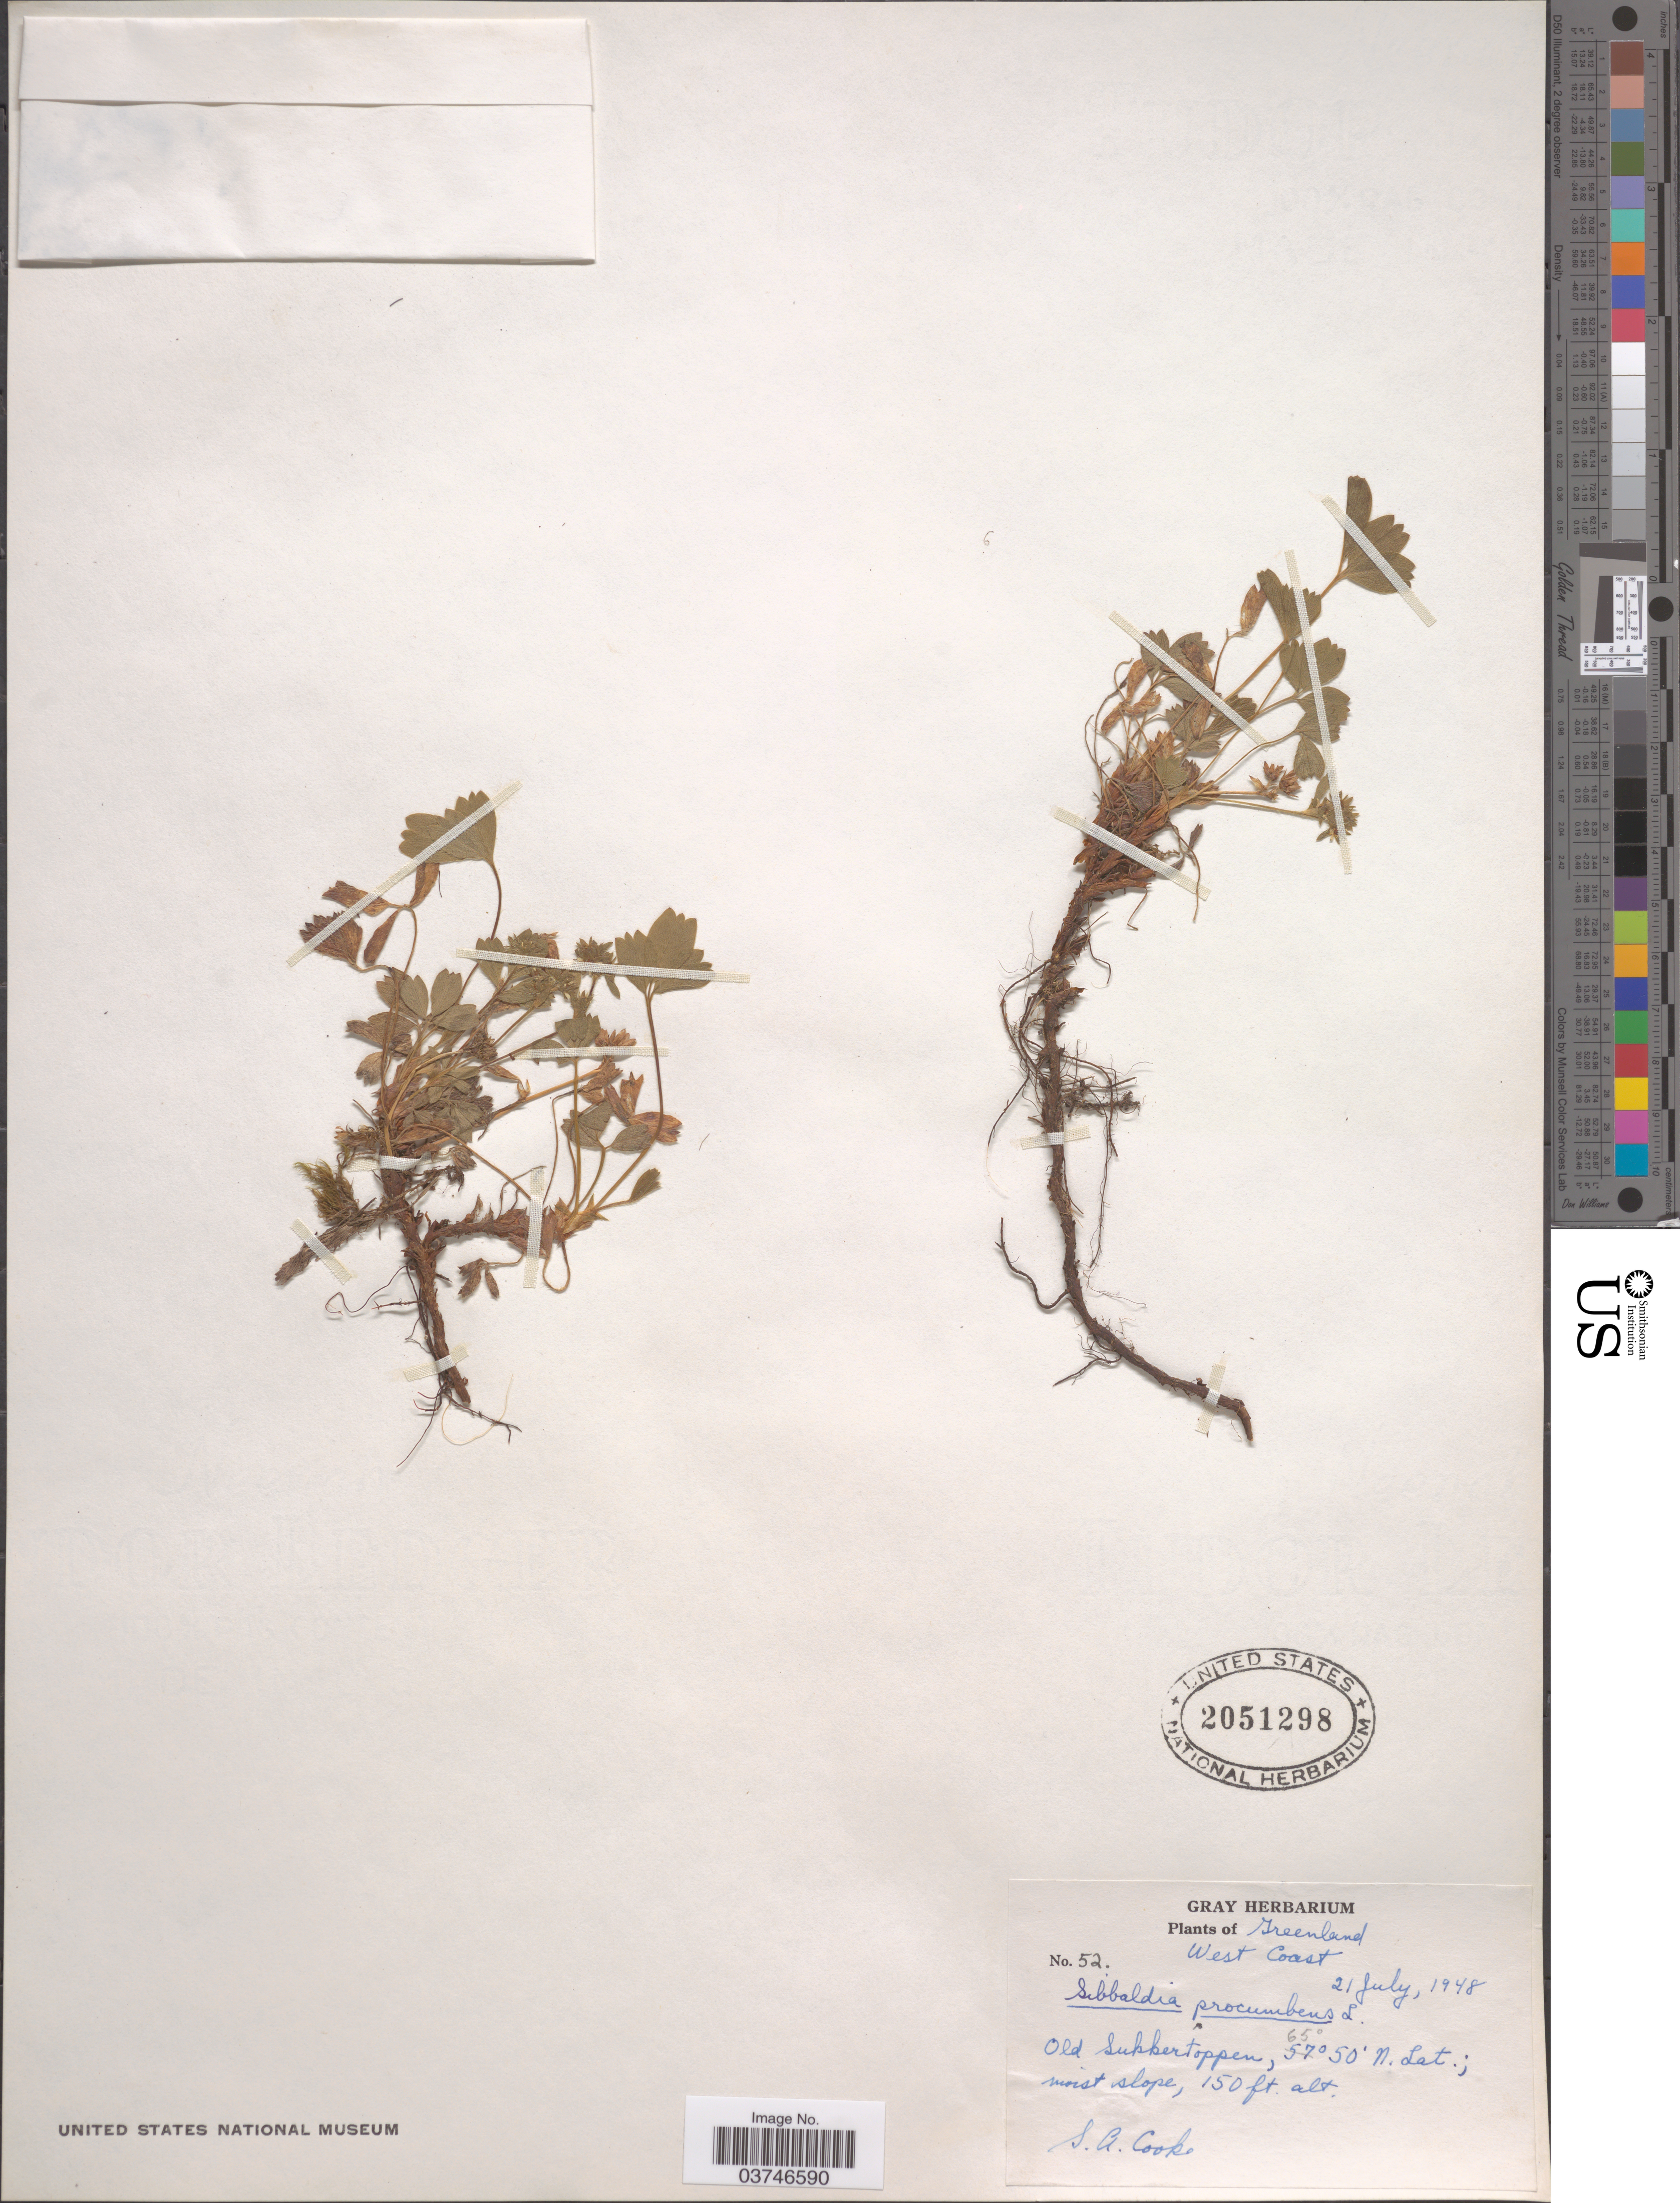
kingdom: Plantae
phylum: Tracheophyta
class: Magnoliopsida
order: Rosales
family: Rosaceae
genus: Sibbaldia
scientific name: Sibbaldia procumbens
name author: L.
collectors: S. A. Cook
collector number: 52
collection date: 1948-07-21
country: Greenland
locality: West Coast. old Subbertoppen.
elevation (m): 46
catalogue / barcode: US 2051298